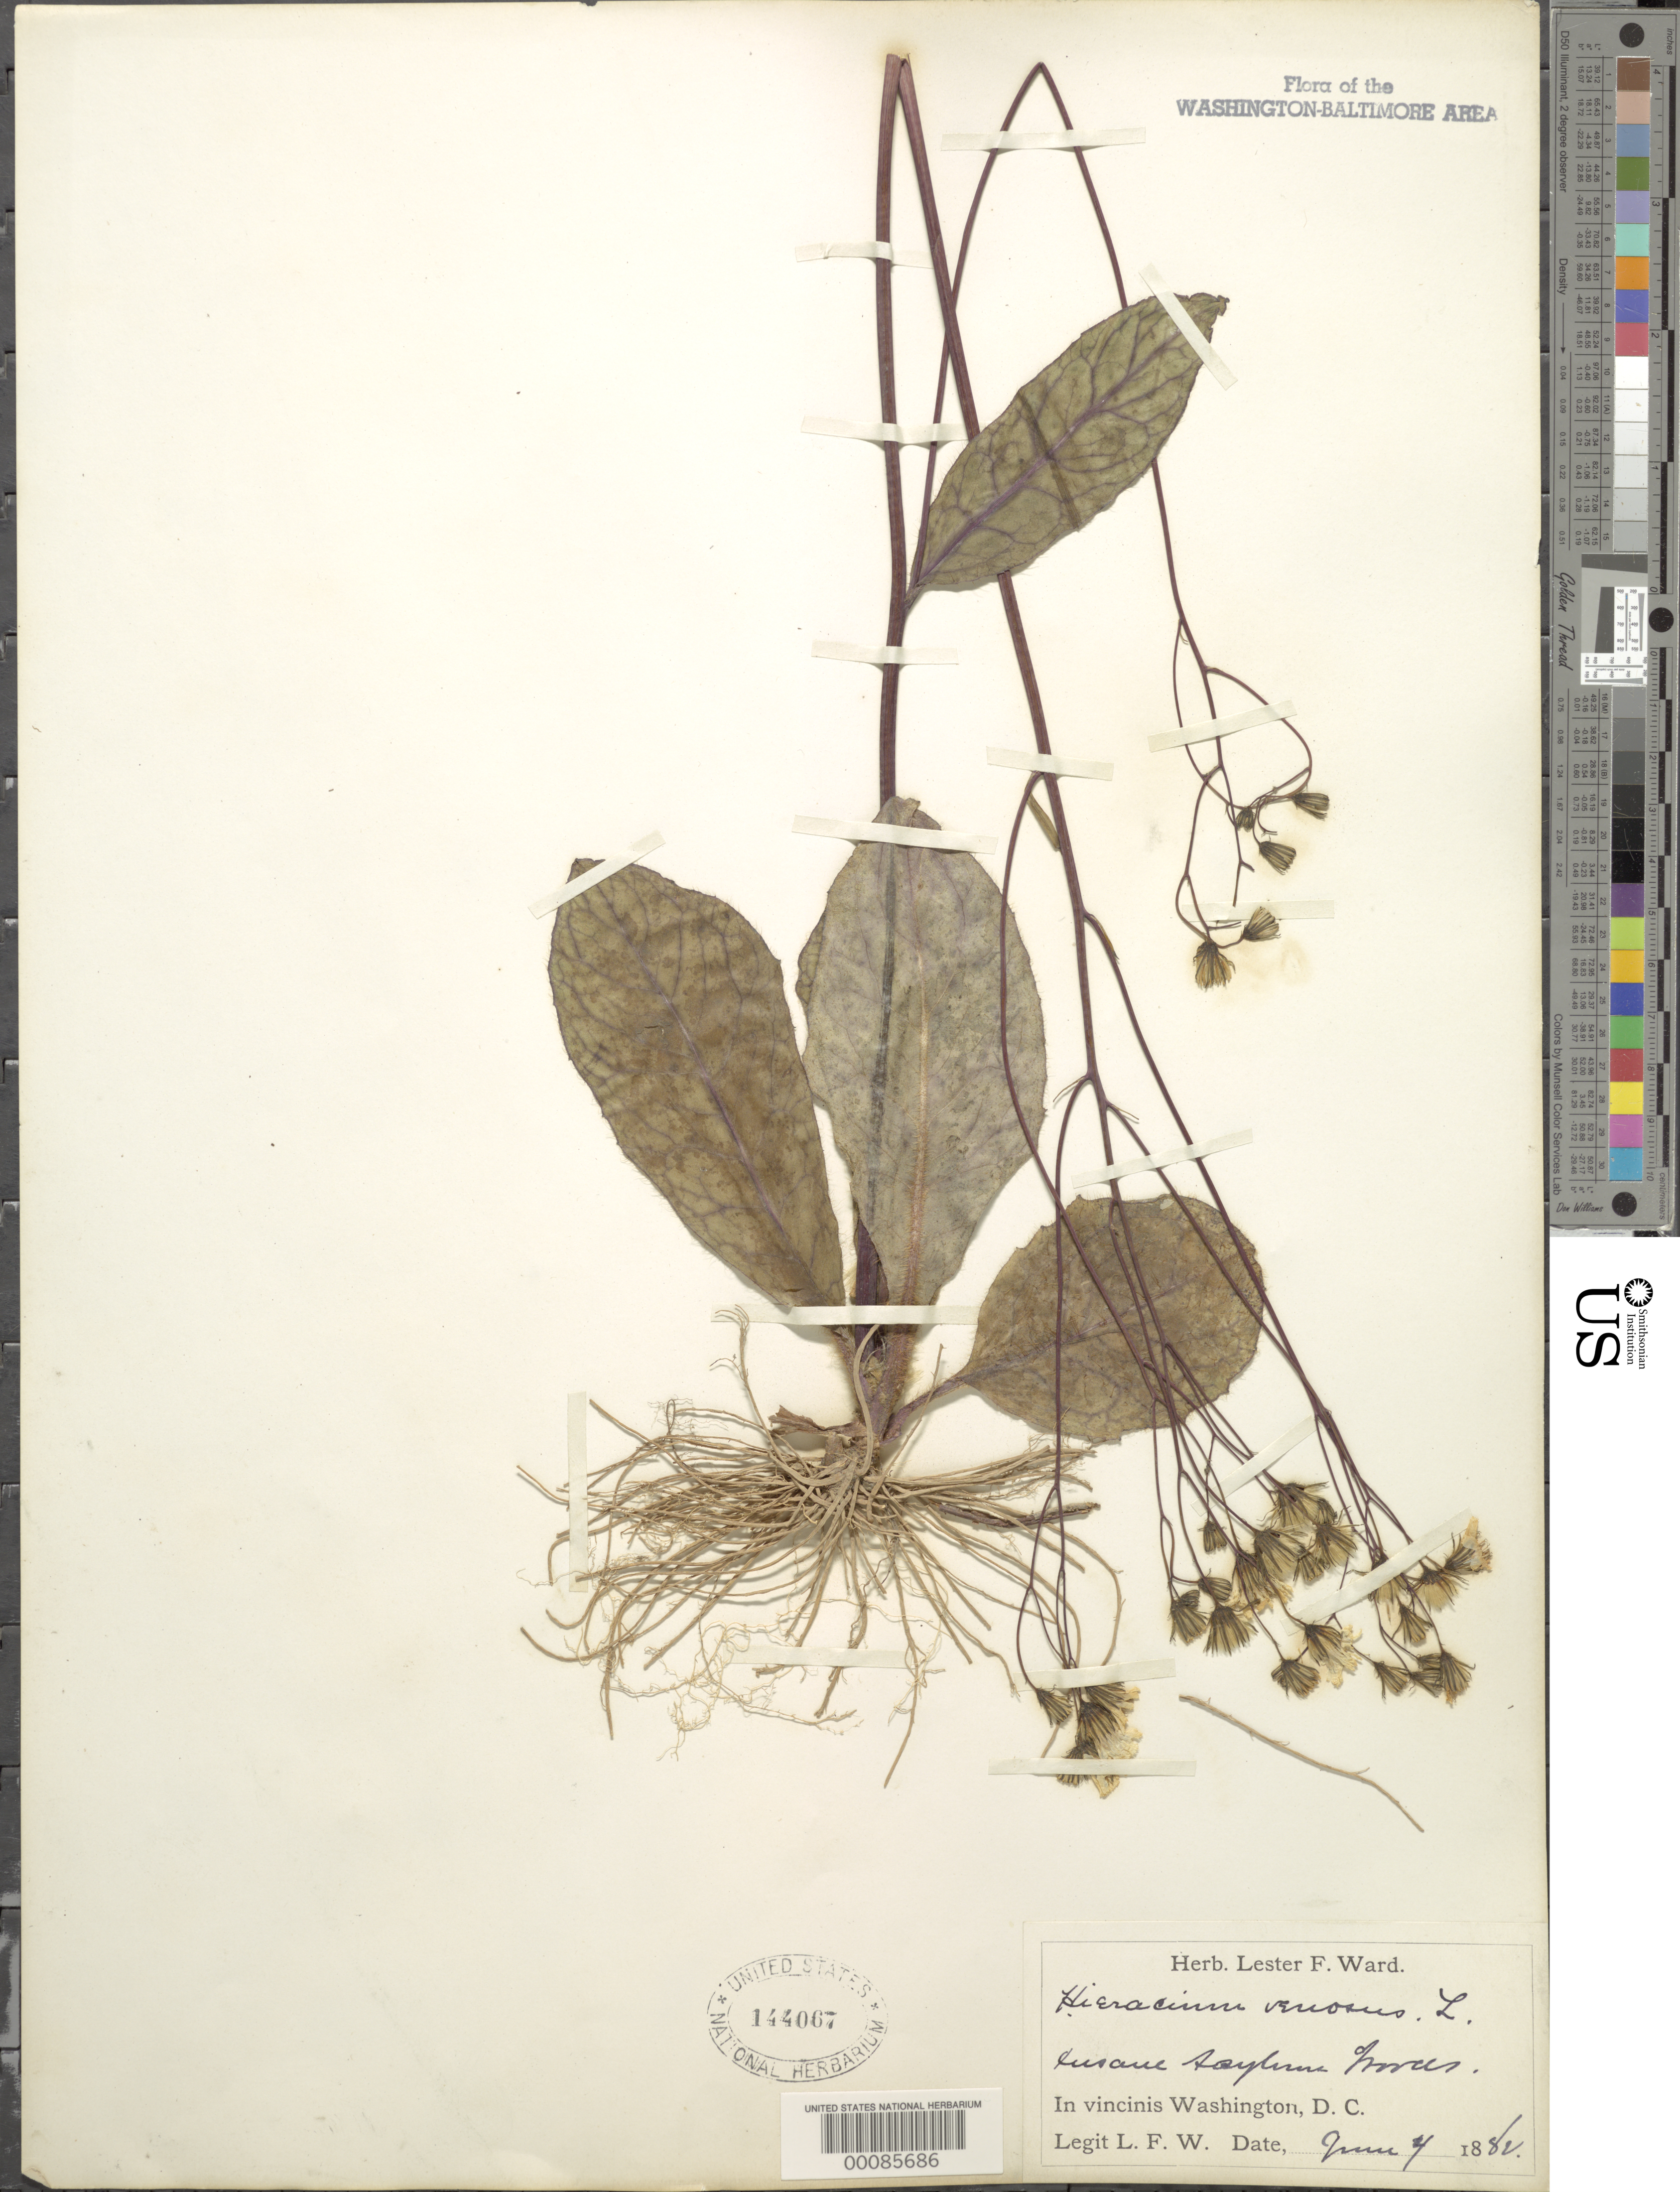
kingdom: Plantae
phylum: Tracheophyta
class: Magnoliopsida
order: Asterales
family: Asteraceae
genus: Hieracium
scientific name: Hieracium venosum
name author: L.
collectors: L. F. Ward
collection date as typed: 04 Jun 1882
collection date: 1882-06-04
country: United States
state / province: District of Columbia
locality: Insane Asylum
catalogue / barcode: US 144067